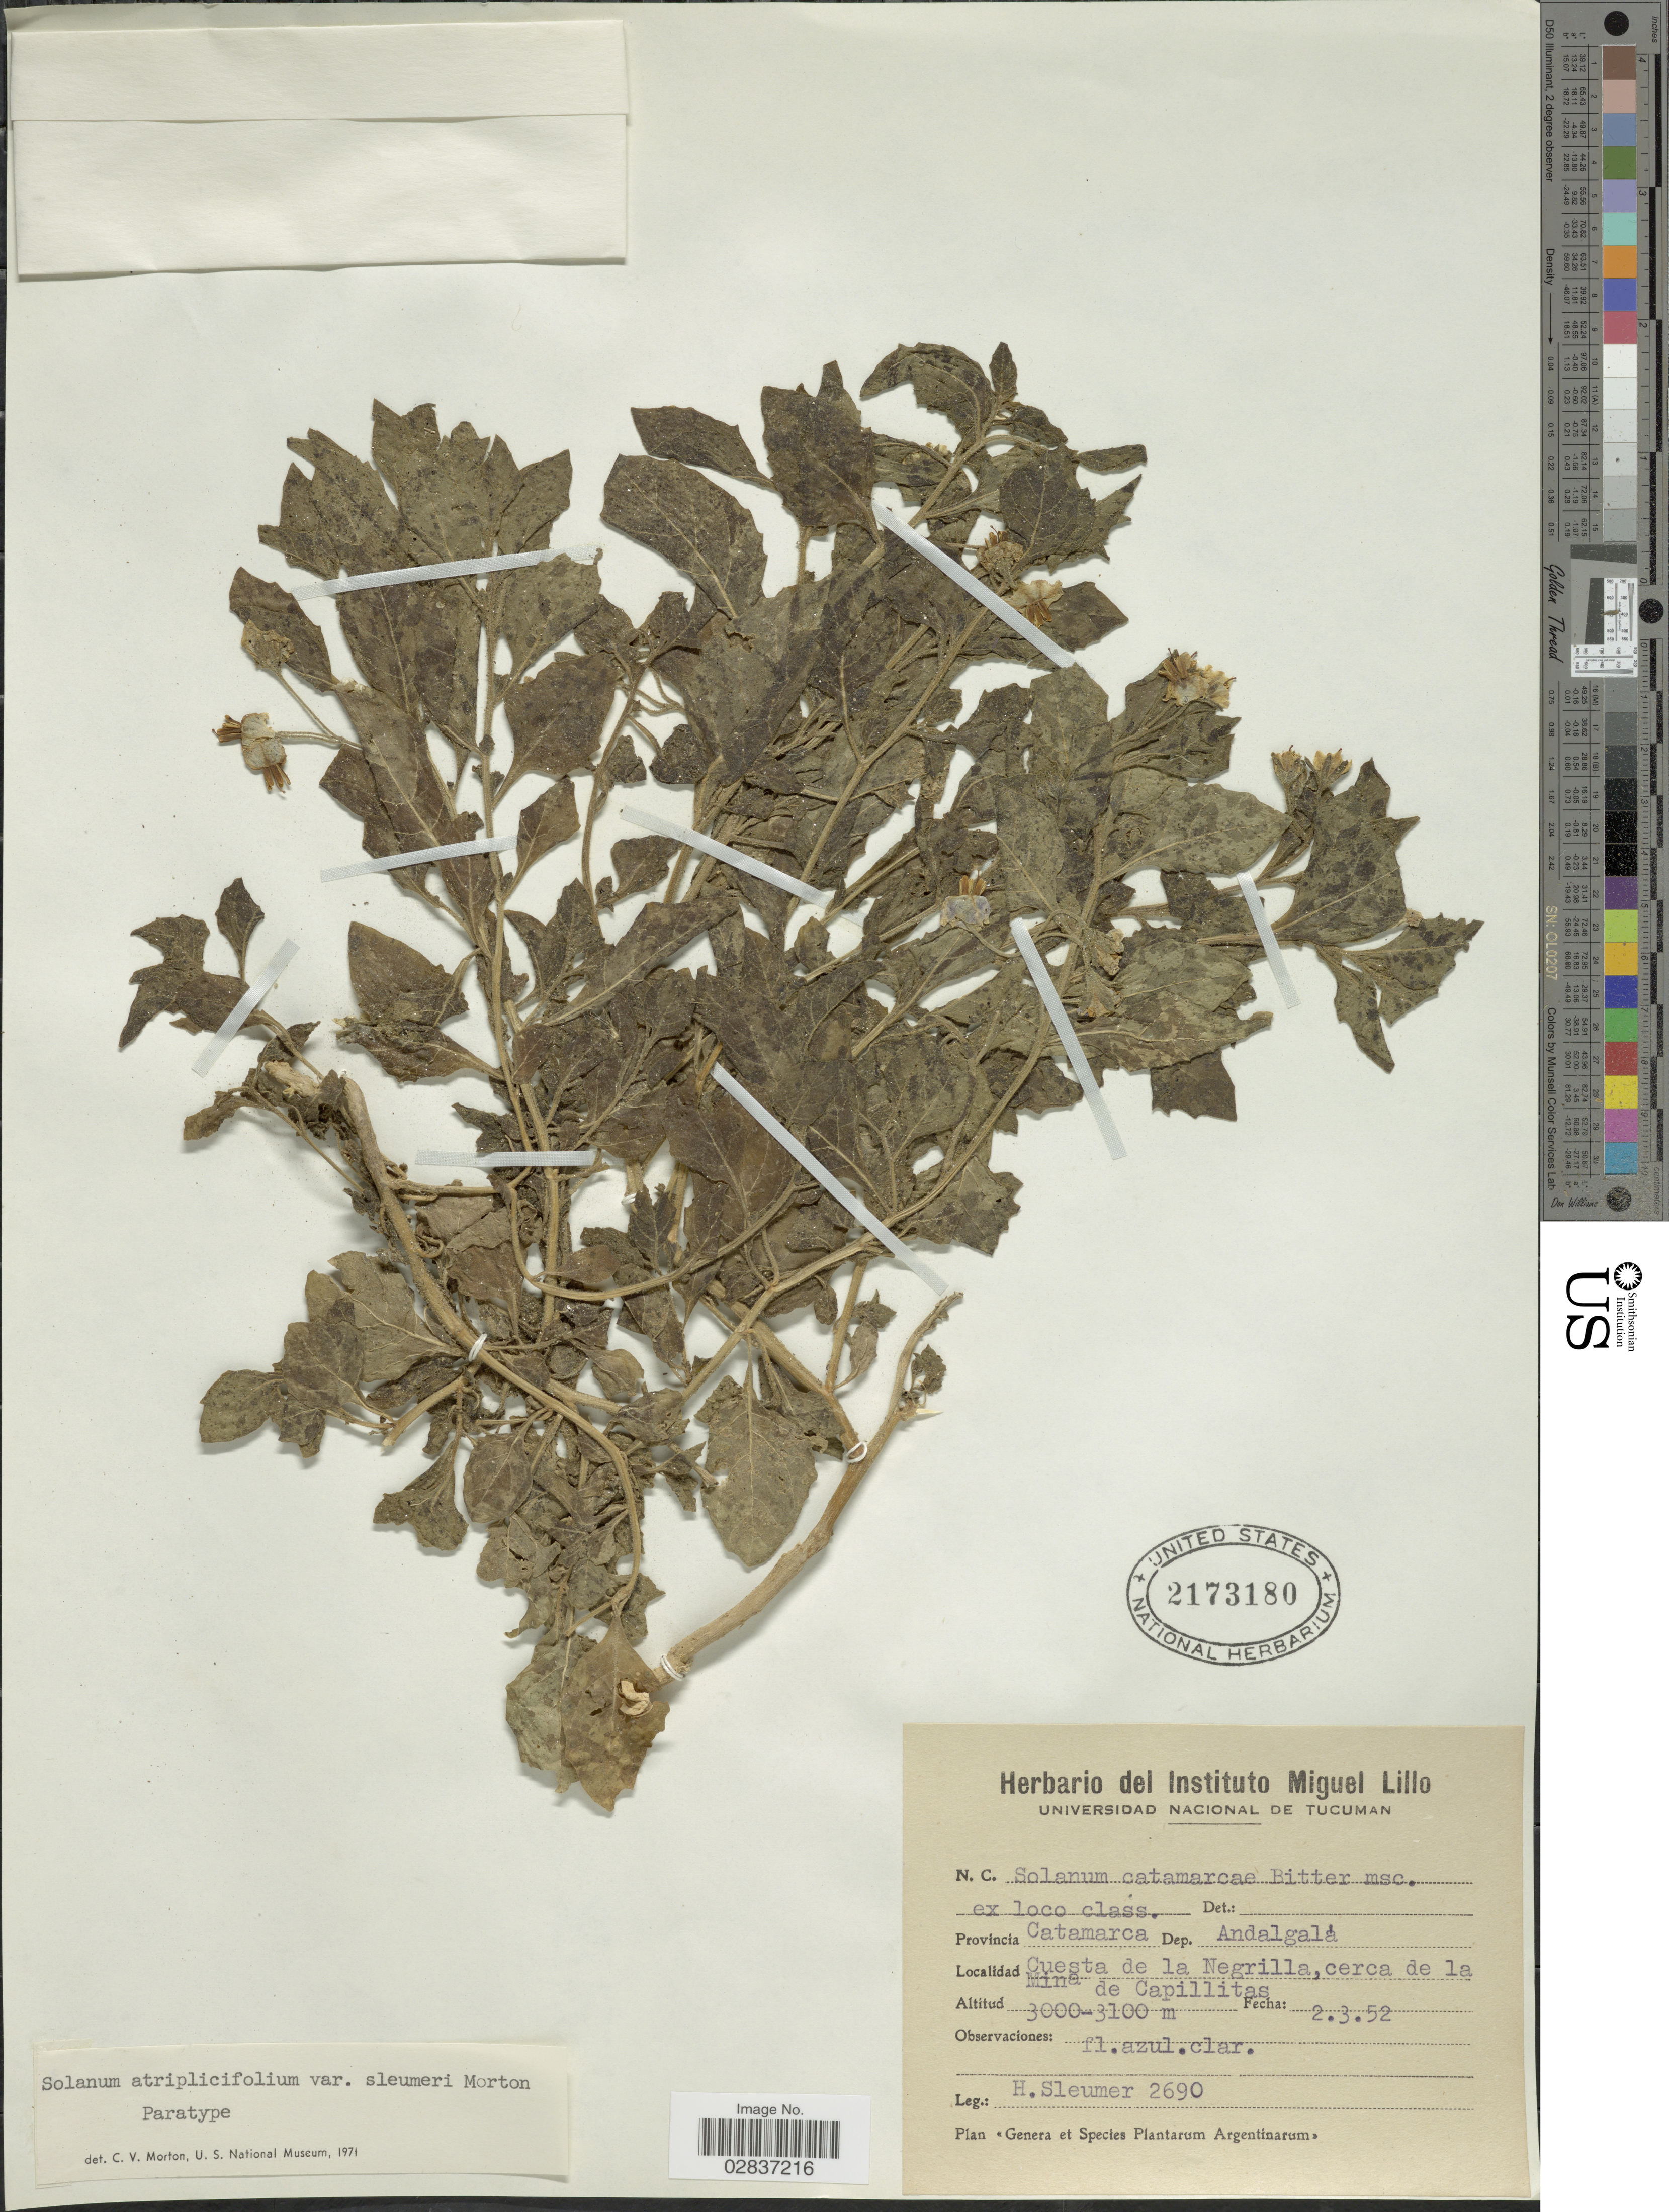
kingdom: Plantae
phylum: Tracheophyta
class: Magnoliopsida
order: Solanales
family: Solanaceae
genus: Solanum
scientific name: Solanum atriplicifolium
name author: Gillies ex Nees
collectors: H. O. Sleumer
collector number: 2690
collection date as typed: Transcribed d/m/y: 2/3/52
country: Argentina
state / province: Catamarca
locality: Provincia Catamarca, Dep. Andalgalá, Cuesta de la Negrilla, cerca de la Mina de Capillitas.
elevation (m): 3000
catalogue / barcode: US 2173180